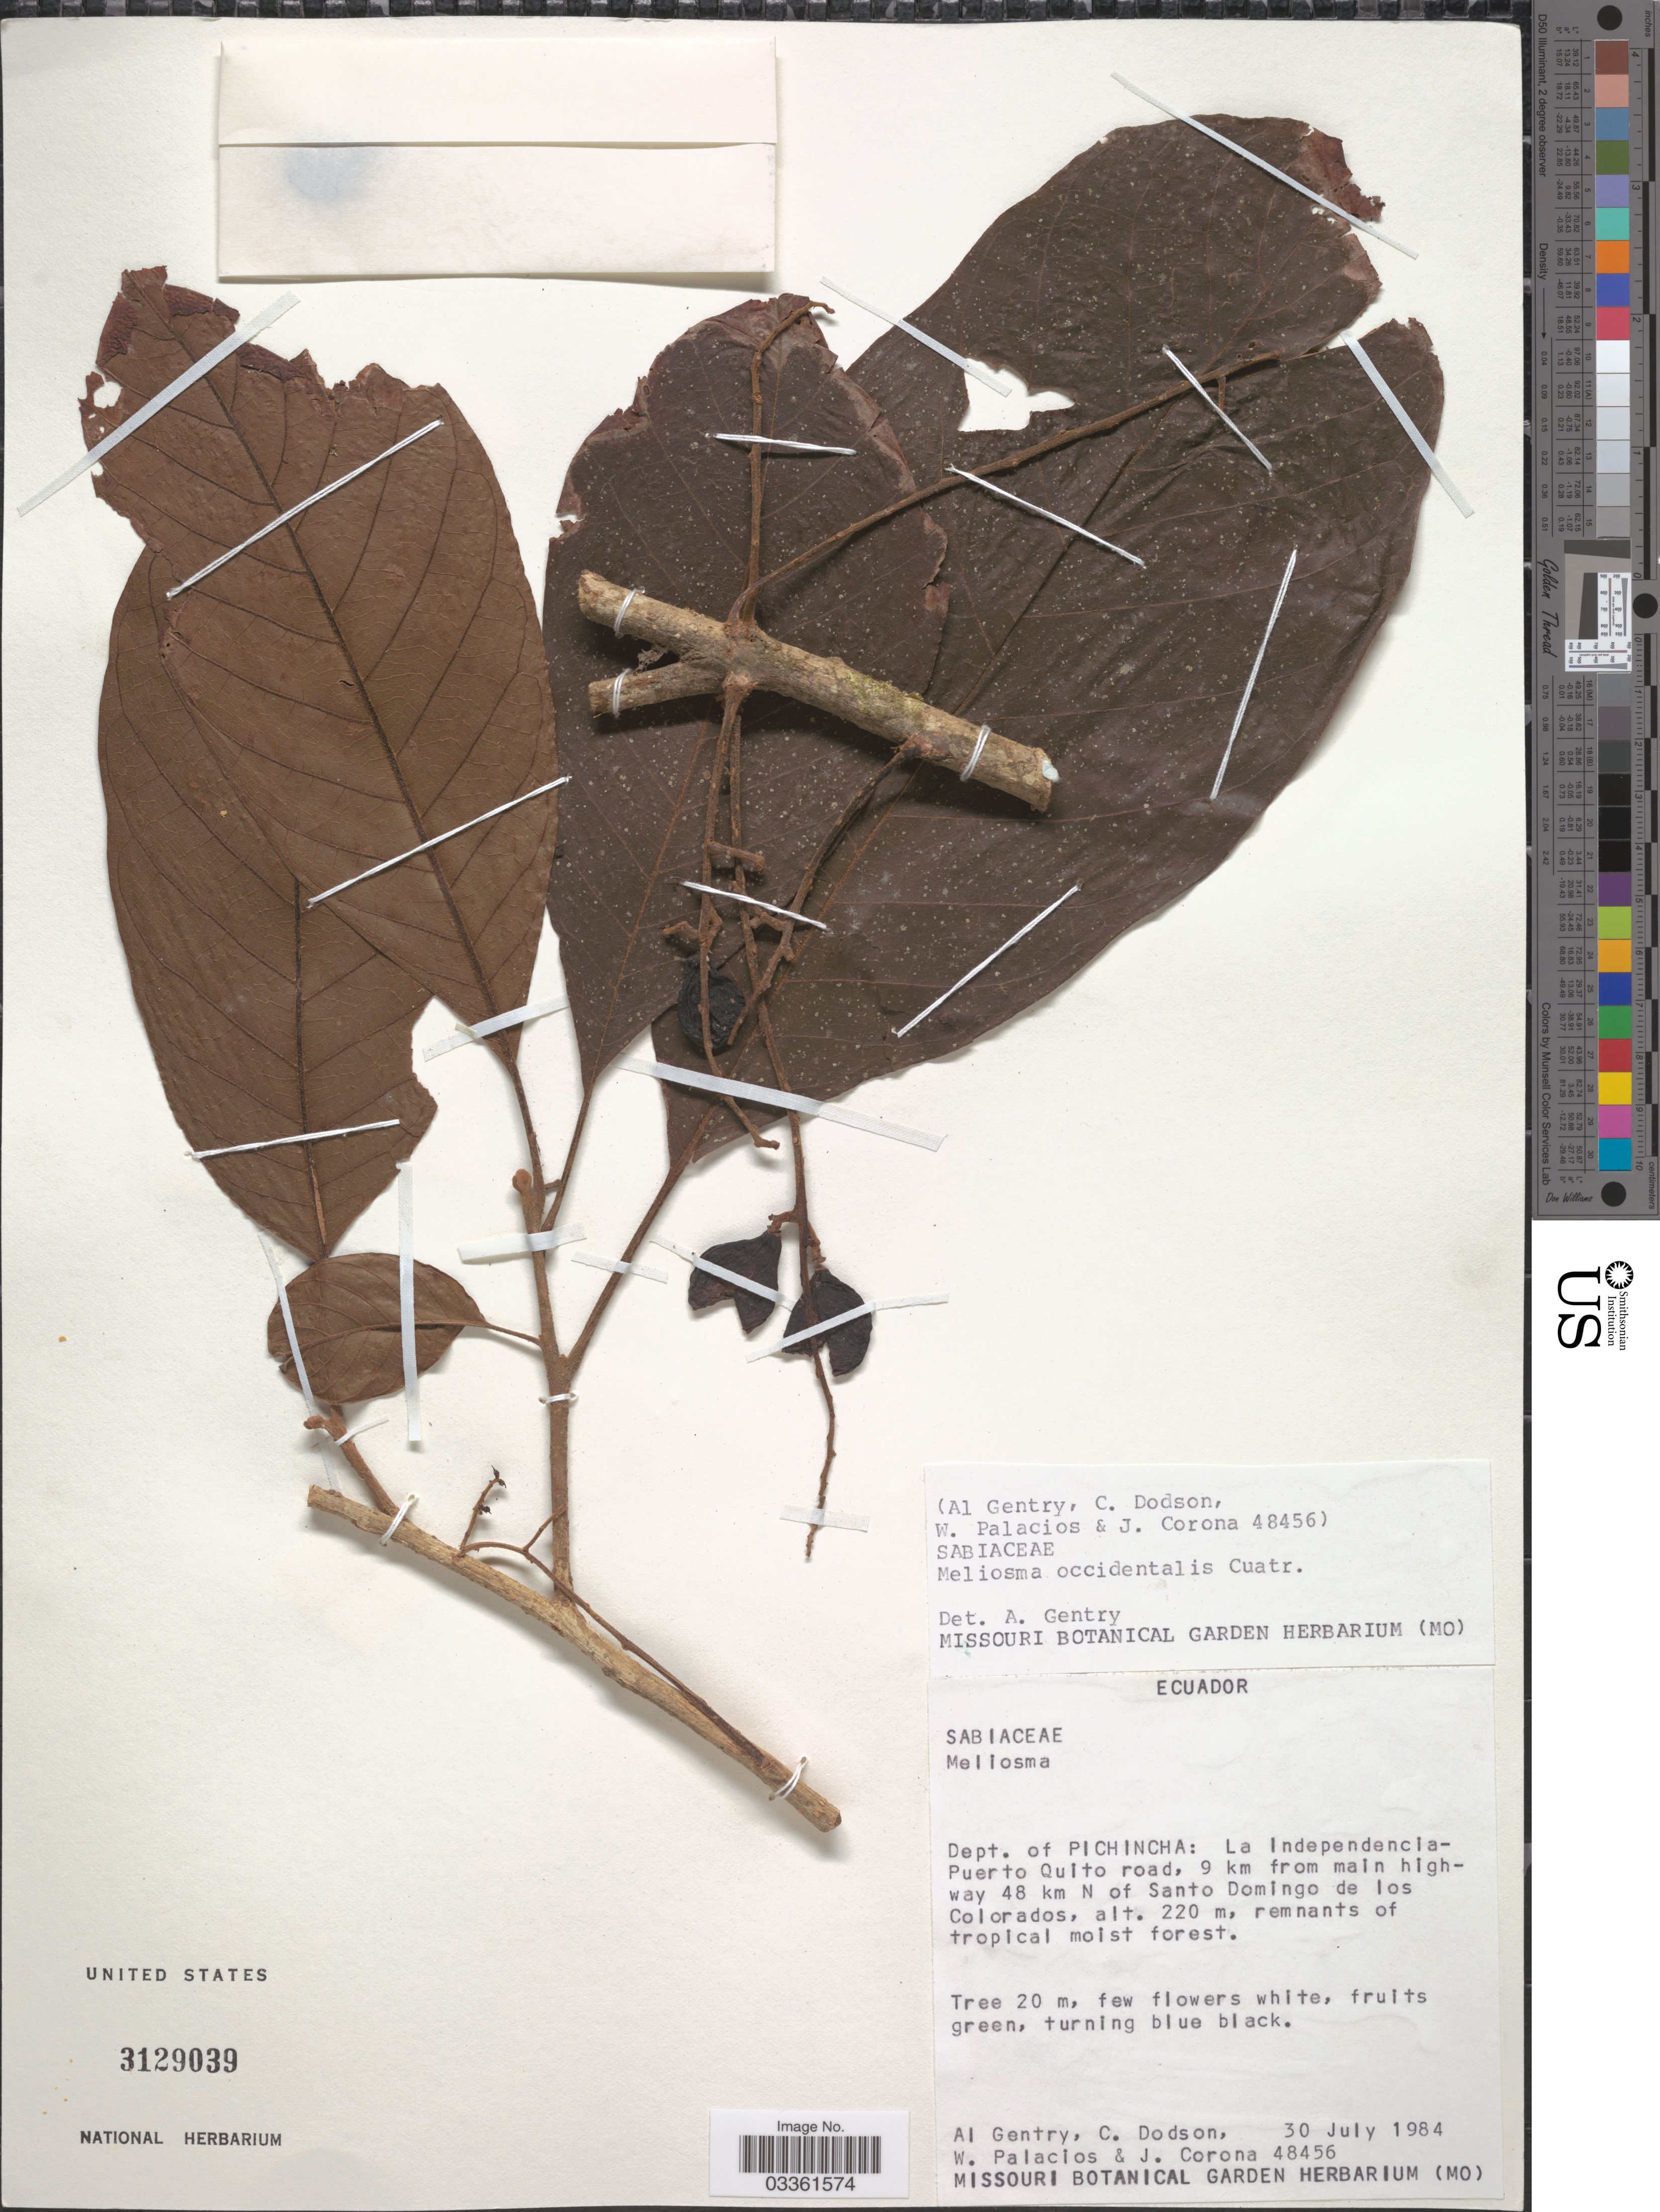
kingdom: Plantae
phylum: Tracheophyta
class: Magnoliopsida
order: Proteales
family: Sabiaceae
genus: Meliosma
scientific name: Meliosma occidentalis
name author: Cuatrec.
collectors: A. H. Gentry, C. Dodson, W. Palacios & J. Corona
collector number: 48456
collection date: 1984-07-30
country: Ecuador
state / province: Pichincha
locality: Dept. Pichincha: La Independencia-Puerto Quito road, 9 km from main high-way 48 km N of Santo Domingo de los Colorados.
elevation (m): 220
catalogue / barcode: US 3129039